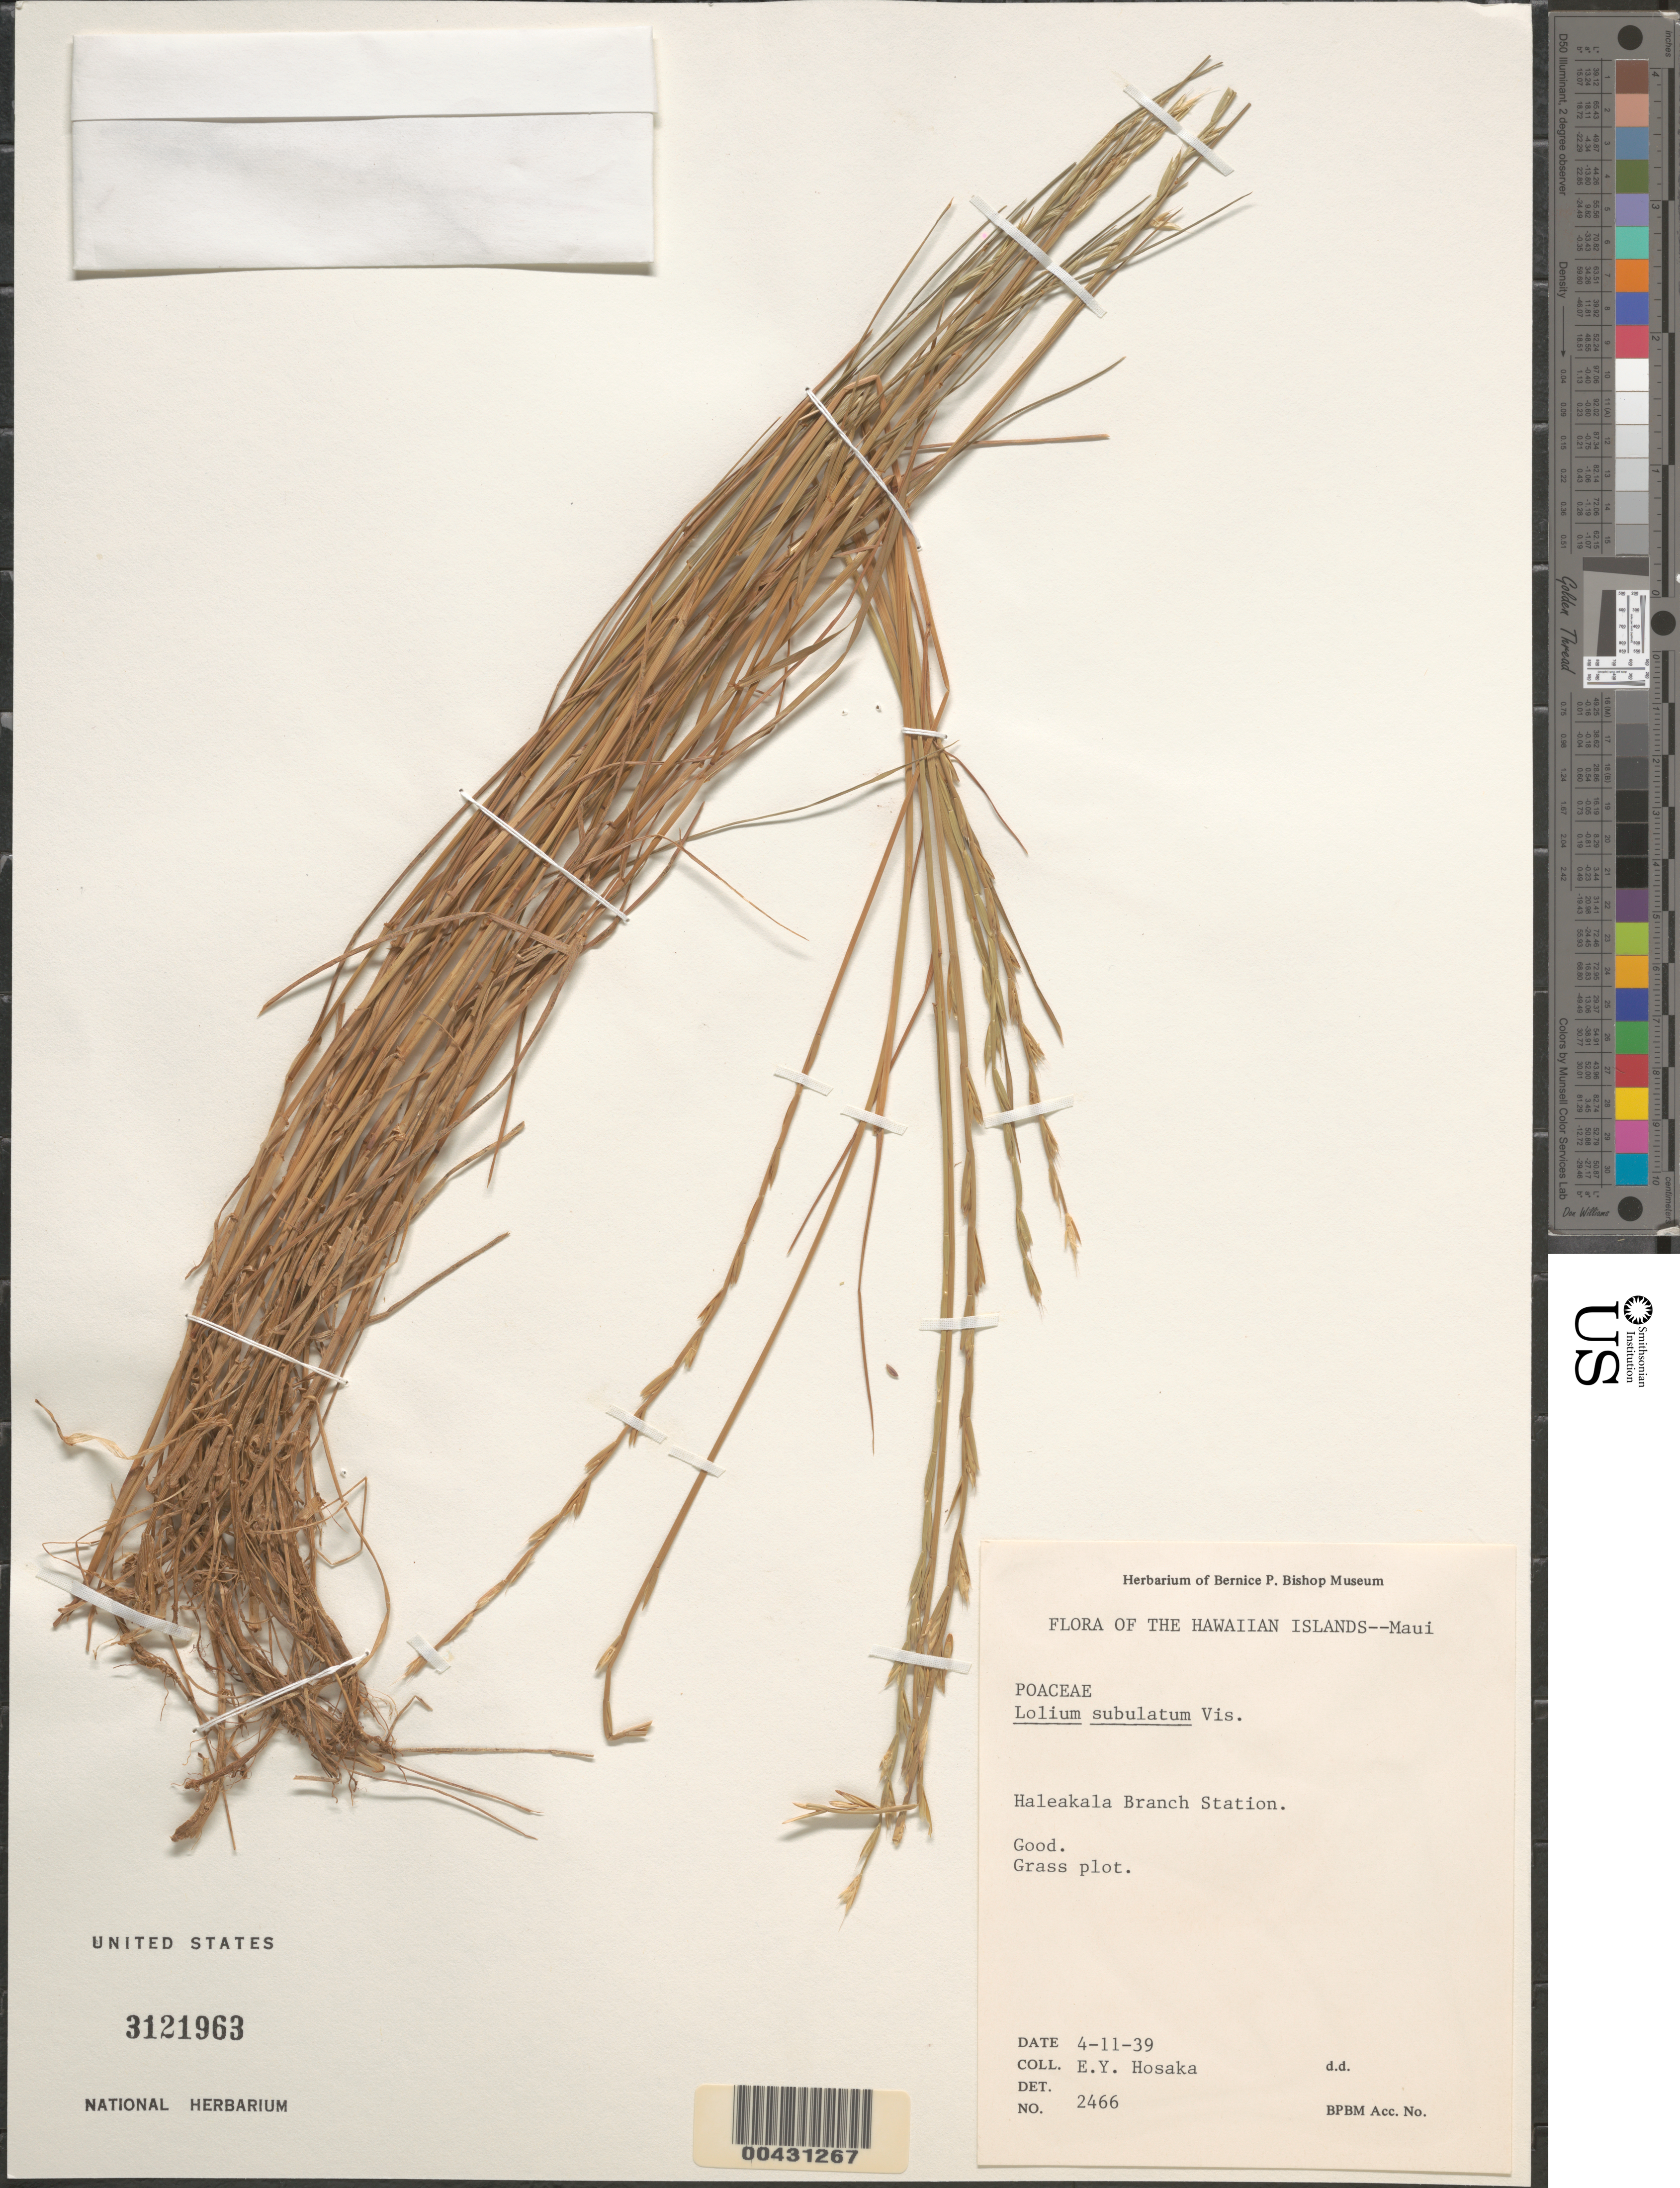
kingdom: Plantae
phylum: Tracheophyta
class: Liliopsida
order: Poales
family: Poaceae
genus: Lolium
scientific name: Lolium rigidum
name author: Gaudin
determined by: Faccenda, K.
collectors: E. Y. Hosaka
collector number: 2466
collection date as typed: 11 Apr 1939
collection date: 1939-04-11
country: United States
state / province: Hawaii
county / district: Maui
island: Maui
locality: Haleakala Branch Station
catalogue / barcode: US 3121963